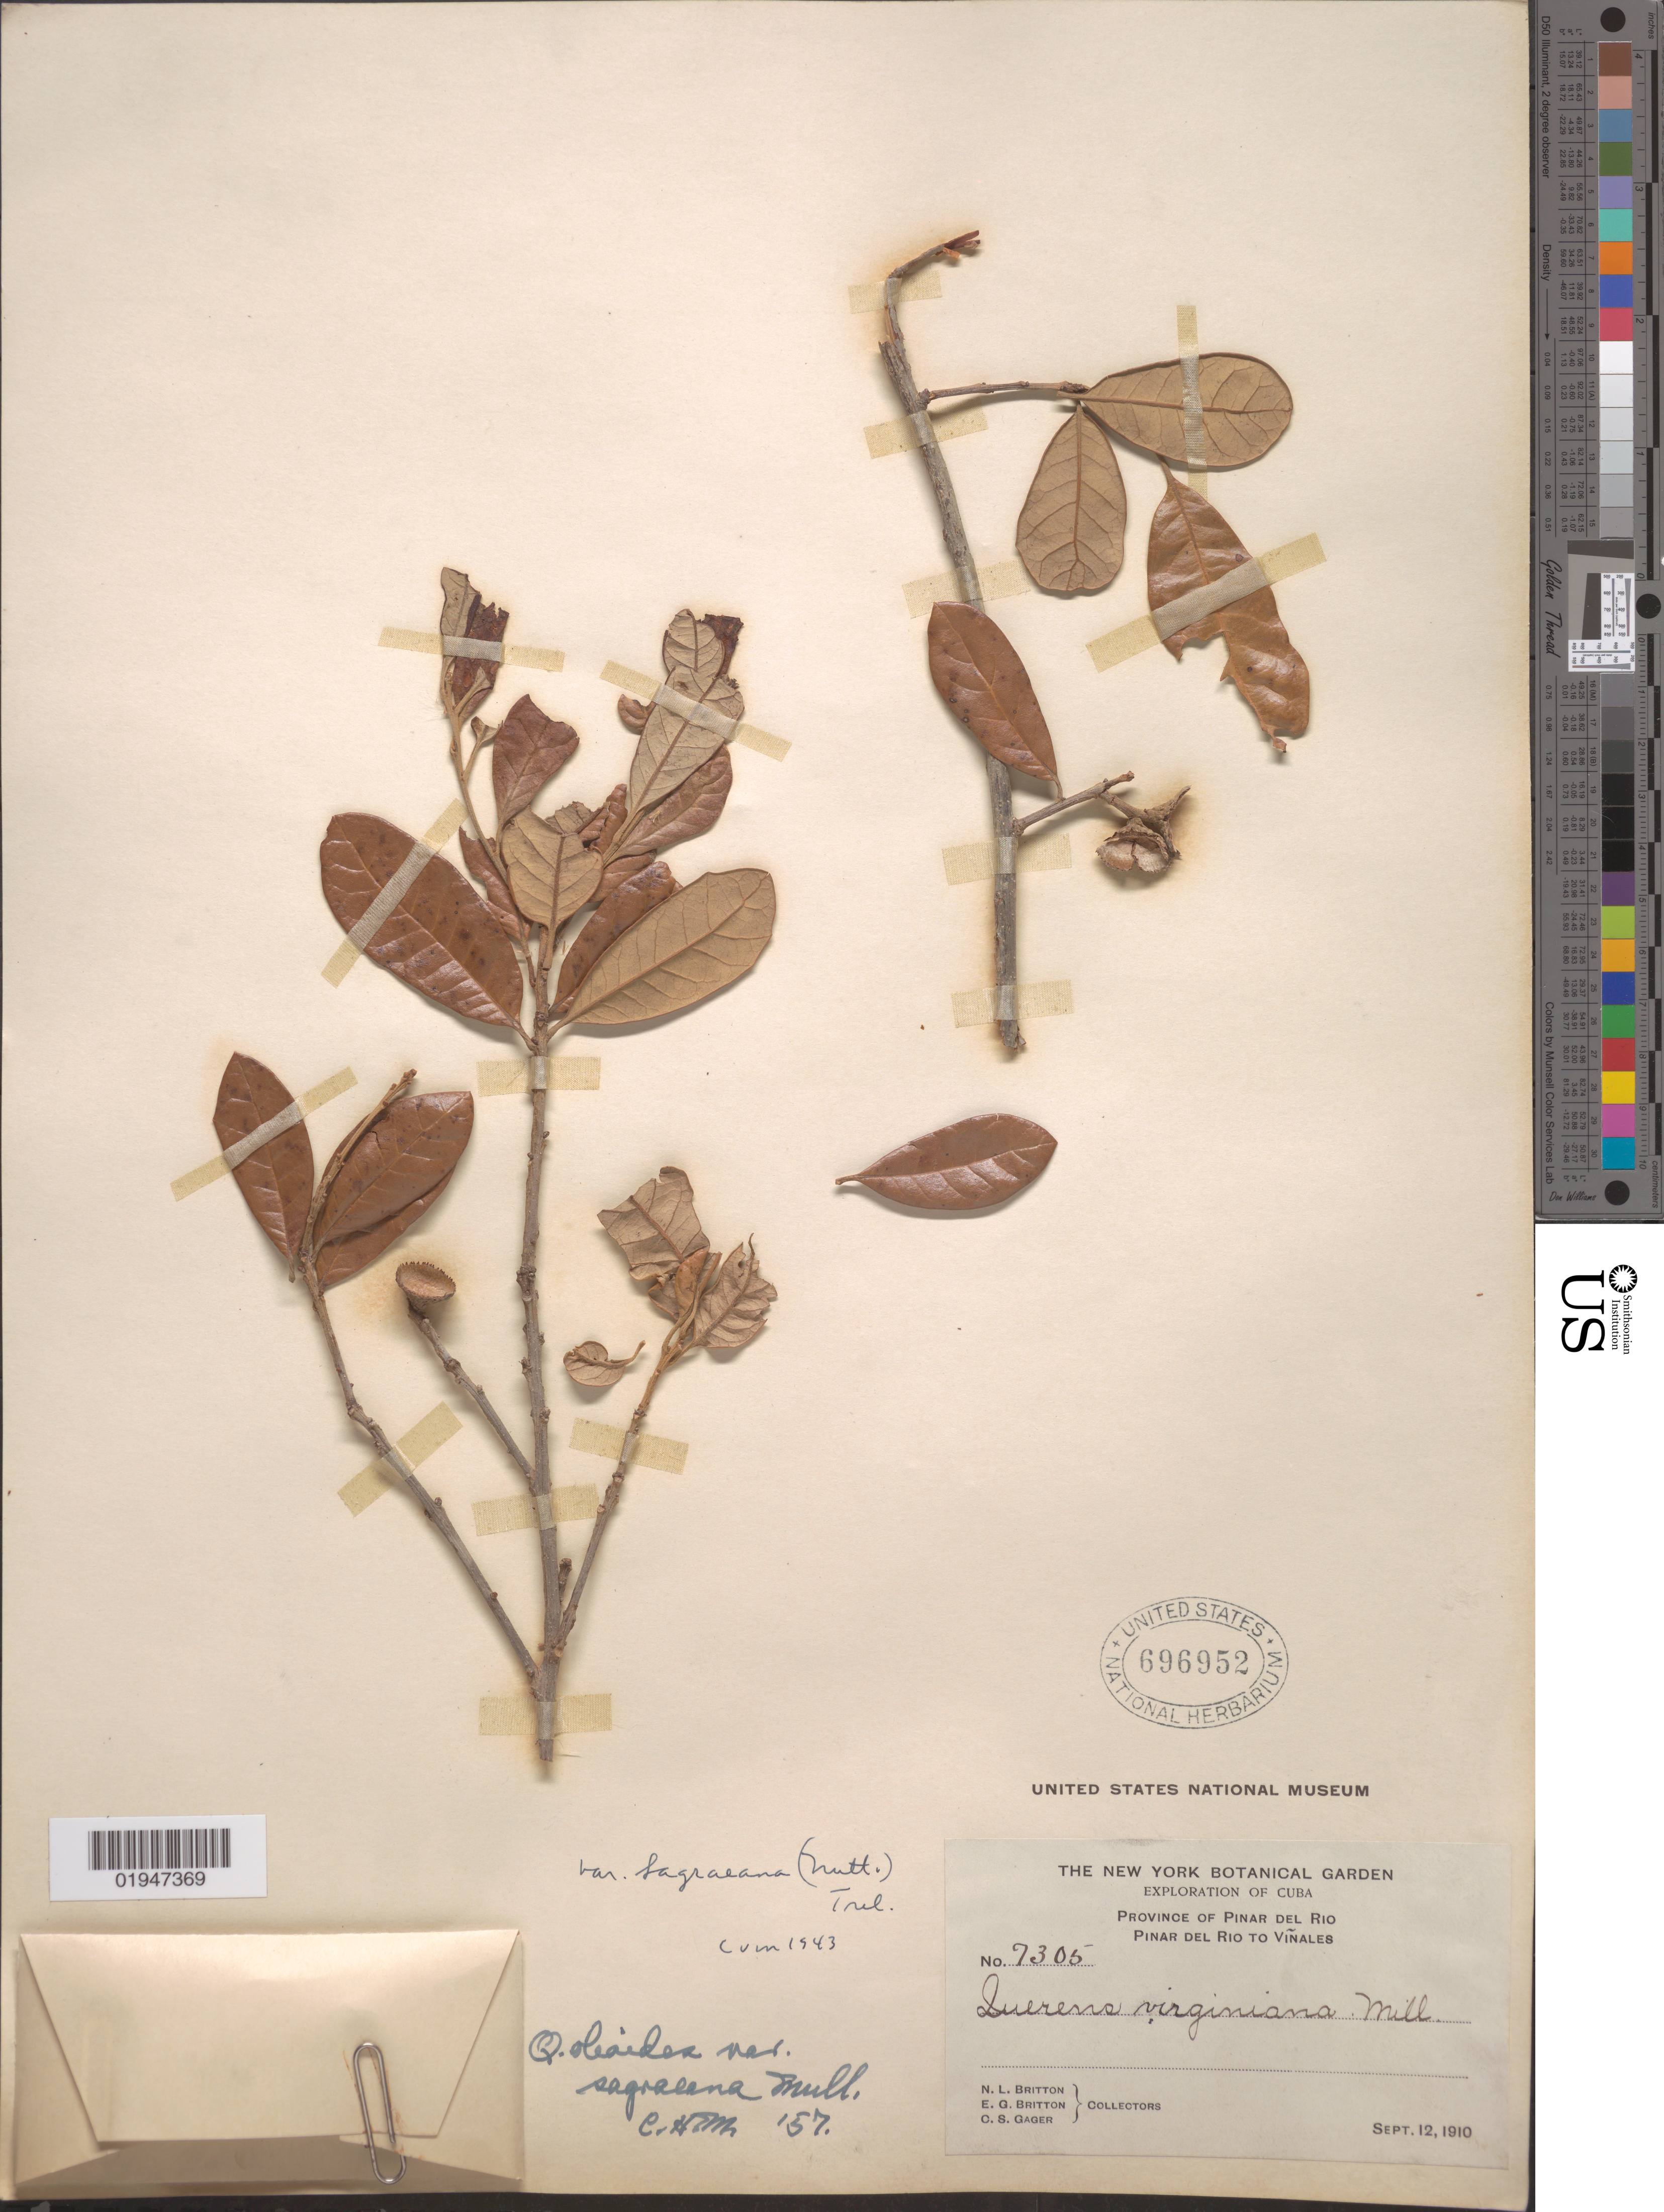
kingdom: Plantae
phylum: Tracheophyta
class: Magnoliopsida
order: Fagales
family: Fagaceae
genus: Quercus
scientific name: Quercus oleoides var. sagraeana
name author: Schltdl. & Cham.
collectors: N. Britton, E. G. Britton & C. Gager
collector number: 7305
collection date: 1910-09-12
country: Cuba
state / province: Pinar del Rio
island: Cuba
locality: Pinar del Rio to Viñales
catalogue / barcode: US 696952